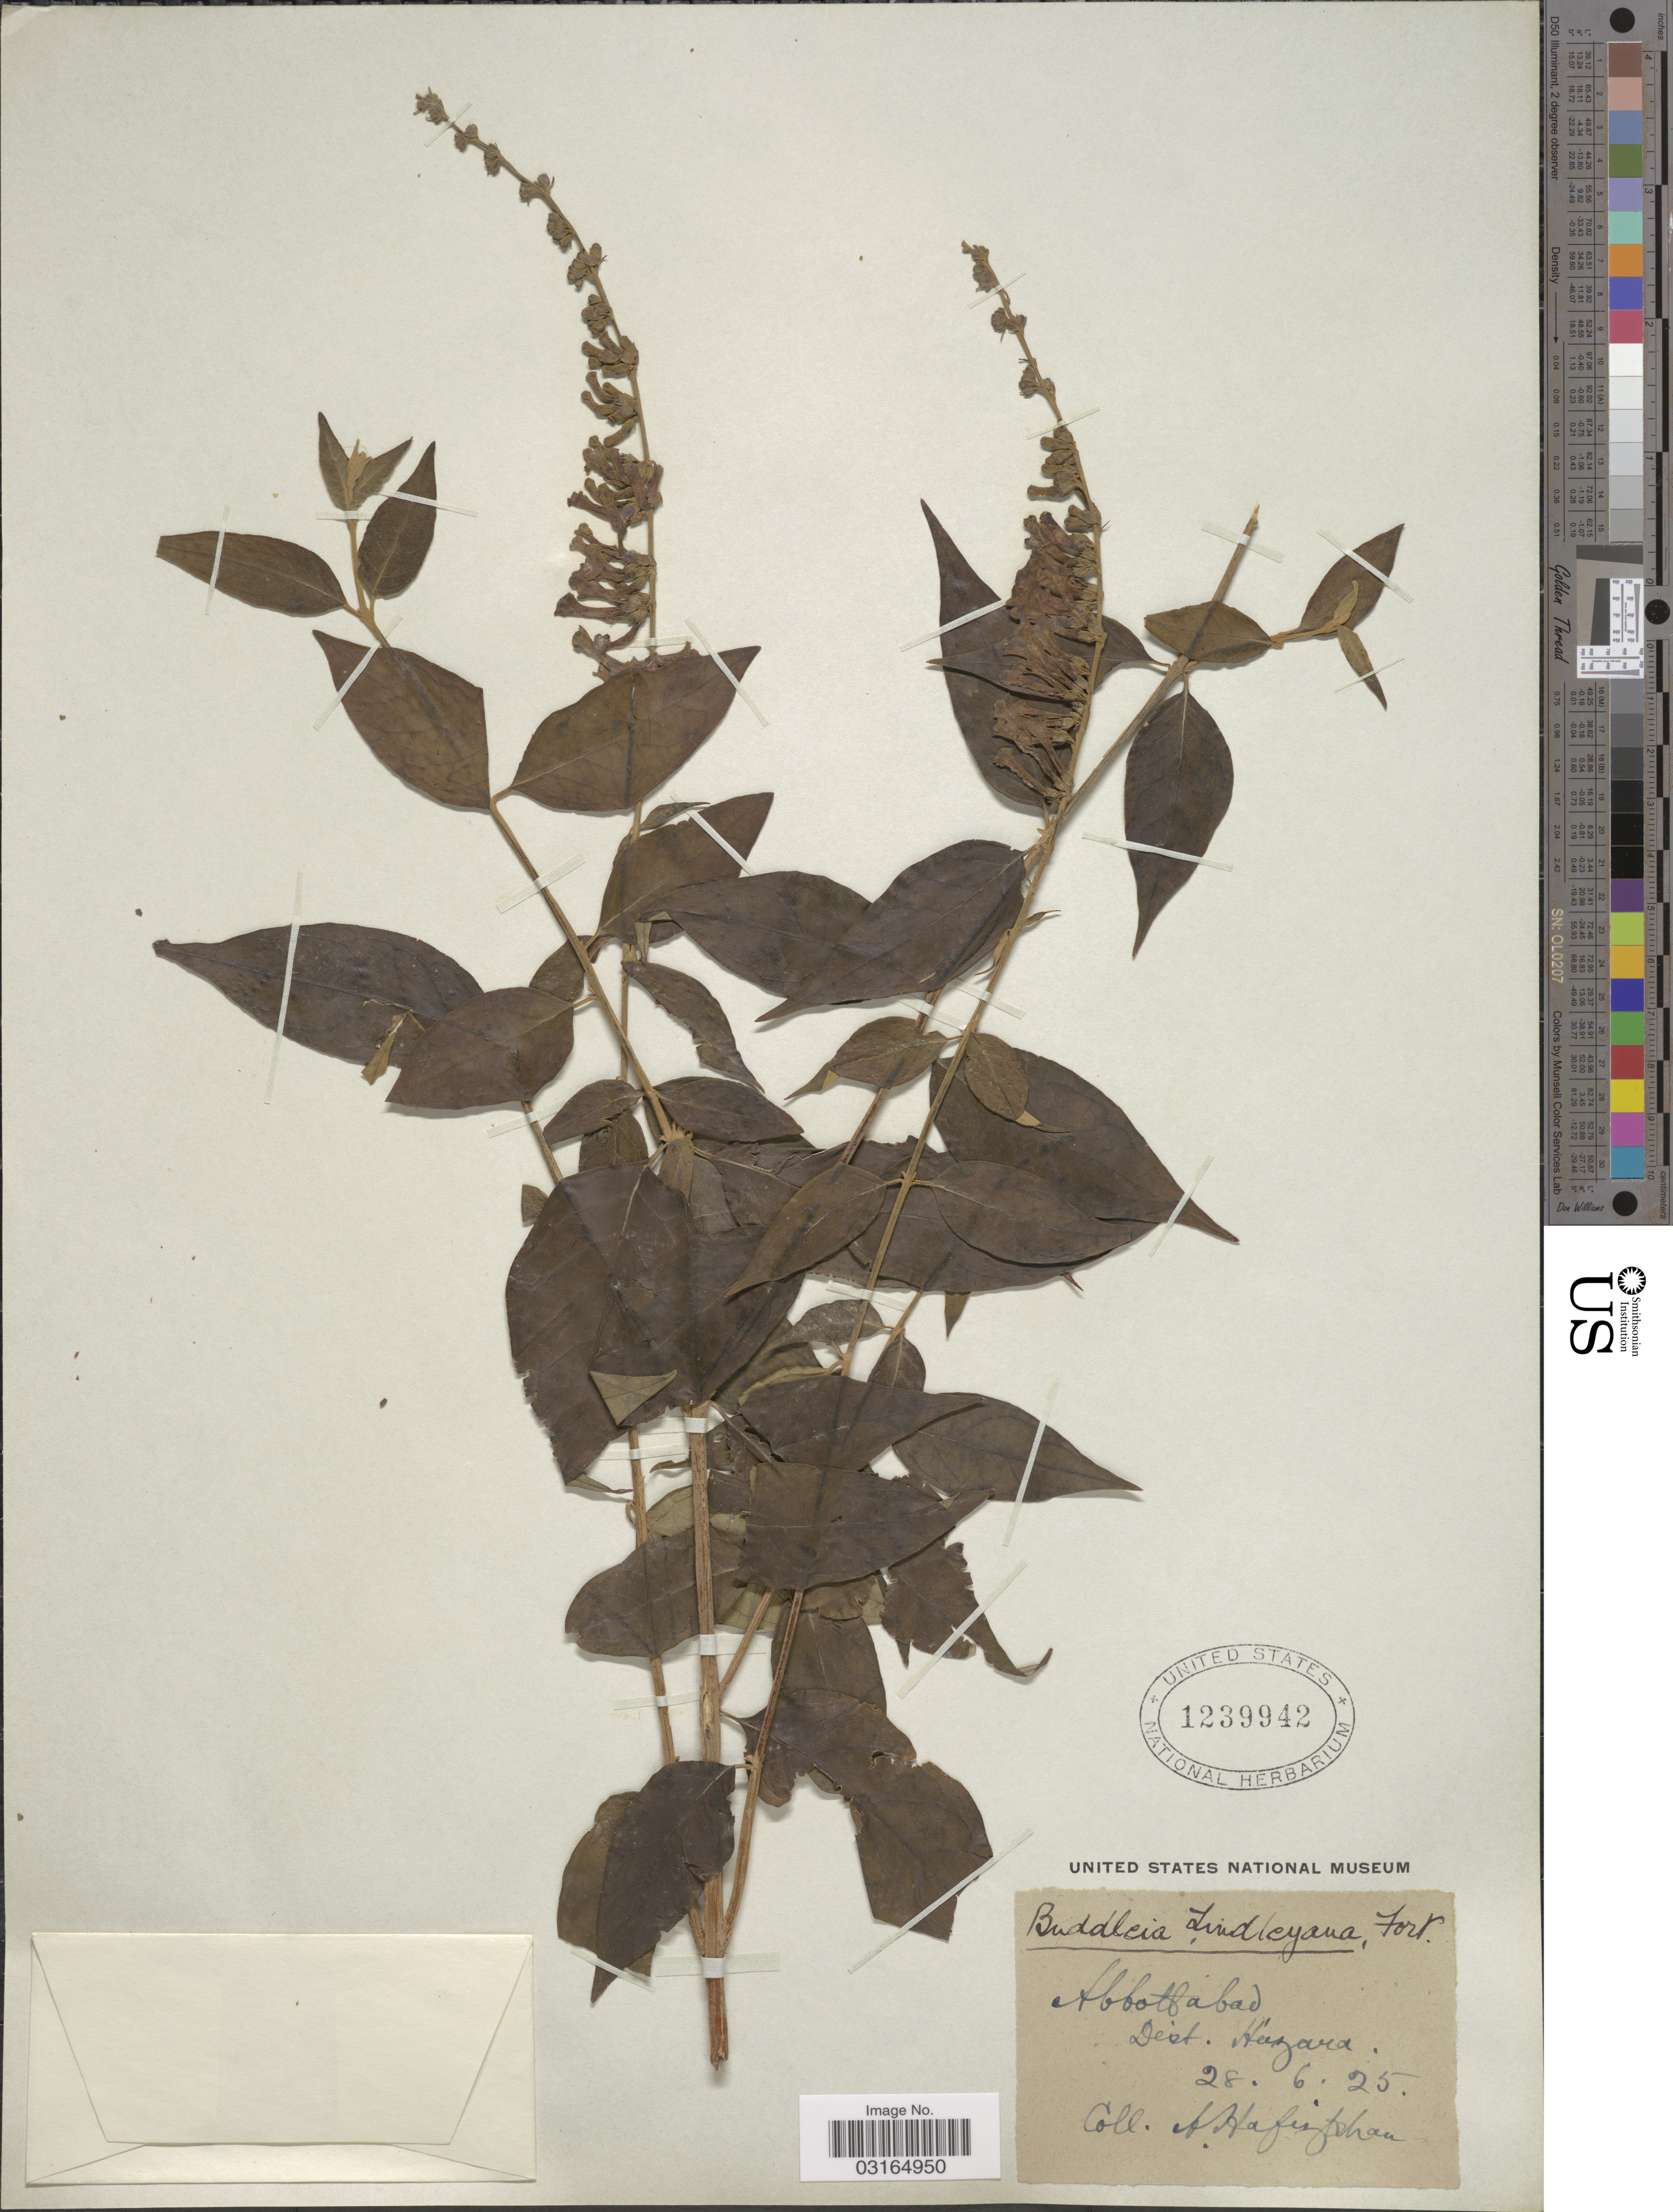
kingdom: Plantae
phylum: Tracheophyta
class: Magnoliopsida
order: Lamiales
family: Scrophulariaceae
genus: Buddleja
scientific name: Buddleja lindleyana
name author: Fortune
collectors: A. Hafiz-Khan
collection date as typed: Transcribed d/m/y: 28/6/25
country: Pakistan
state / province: Khyber Pakhtunkhwa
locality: Abbottabad Dist. Házara.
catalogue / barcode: US 1239942